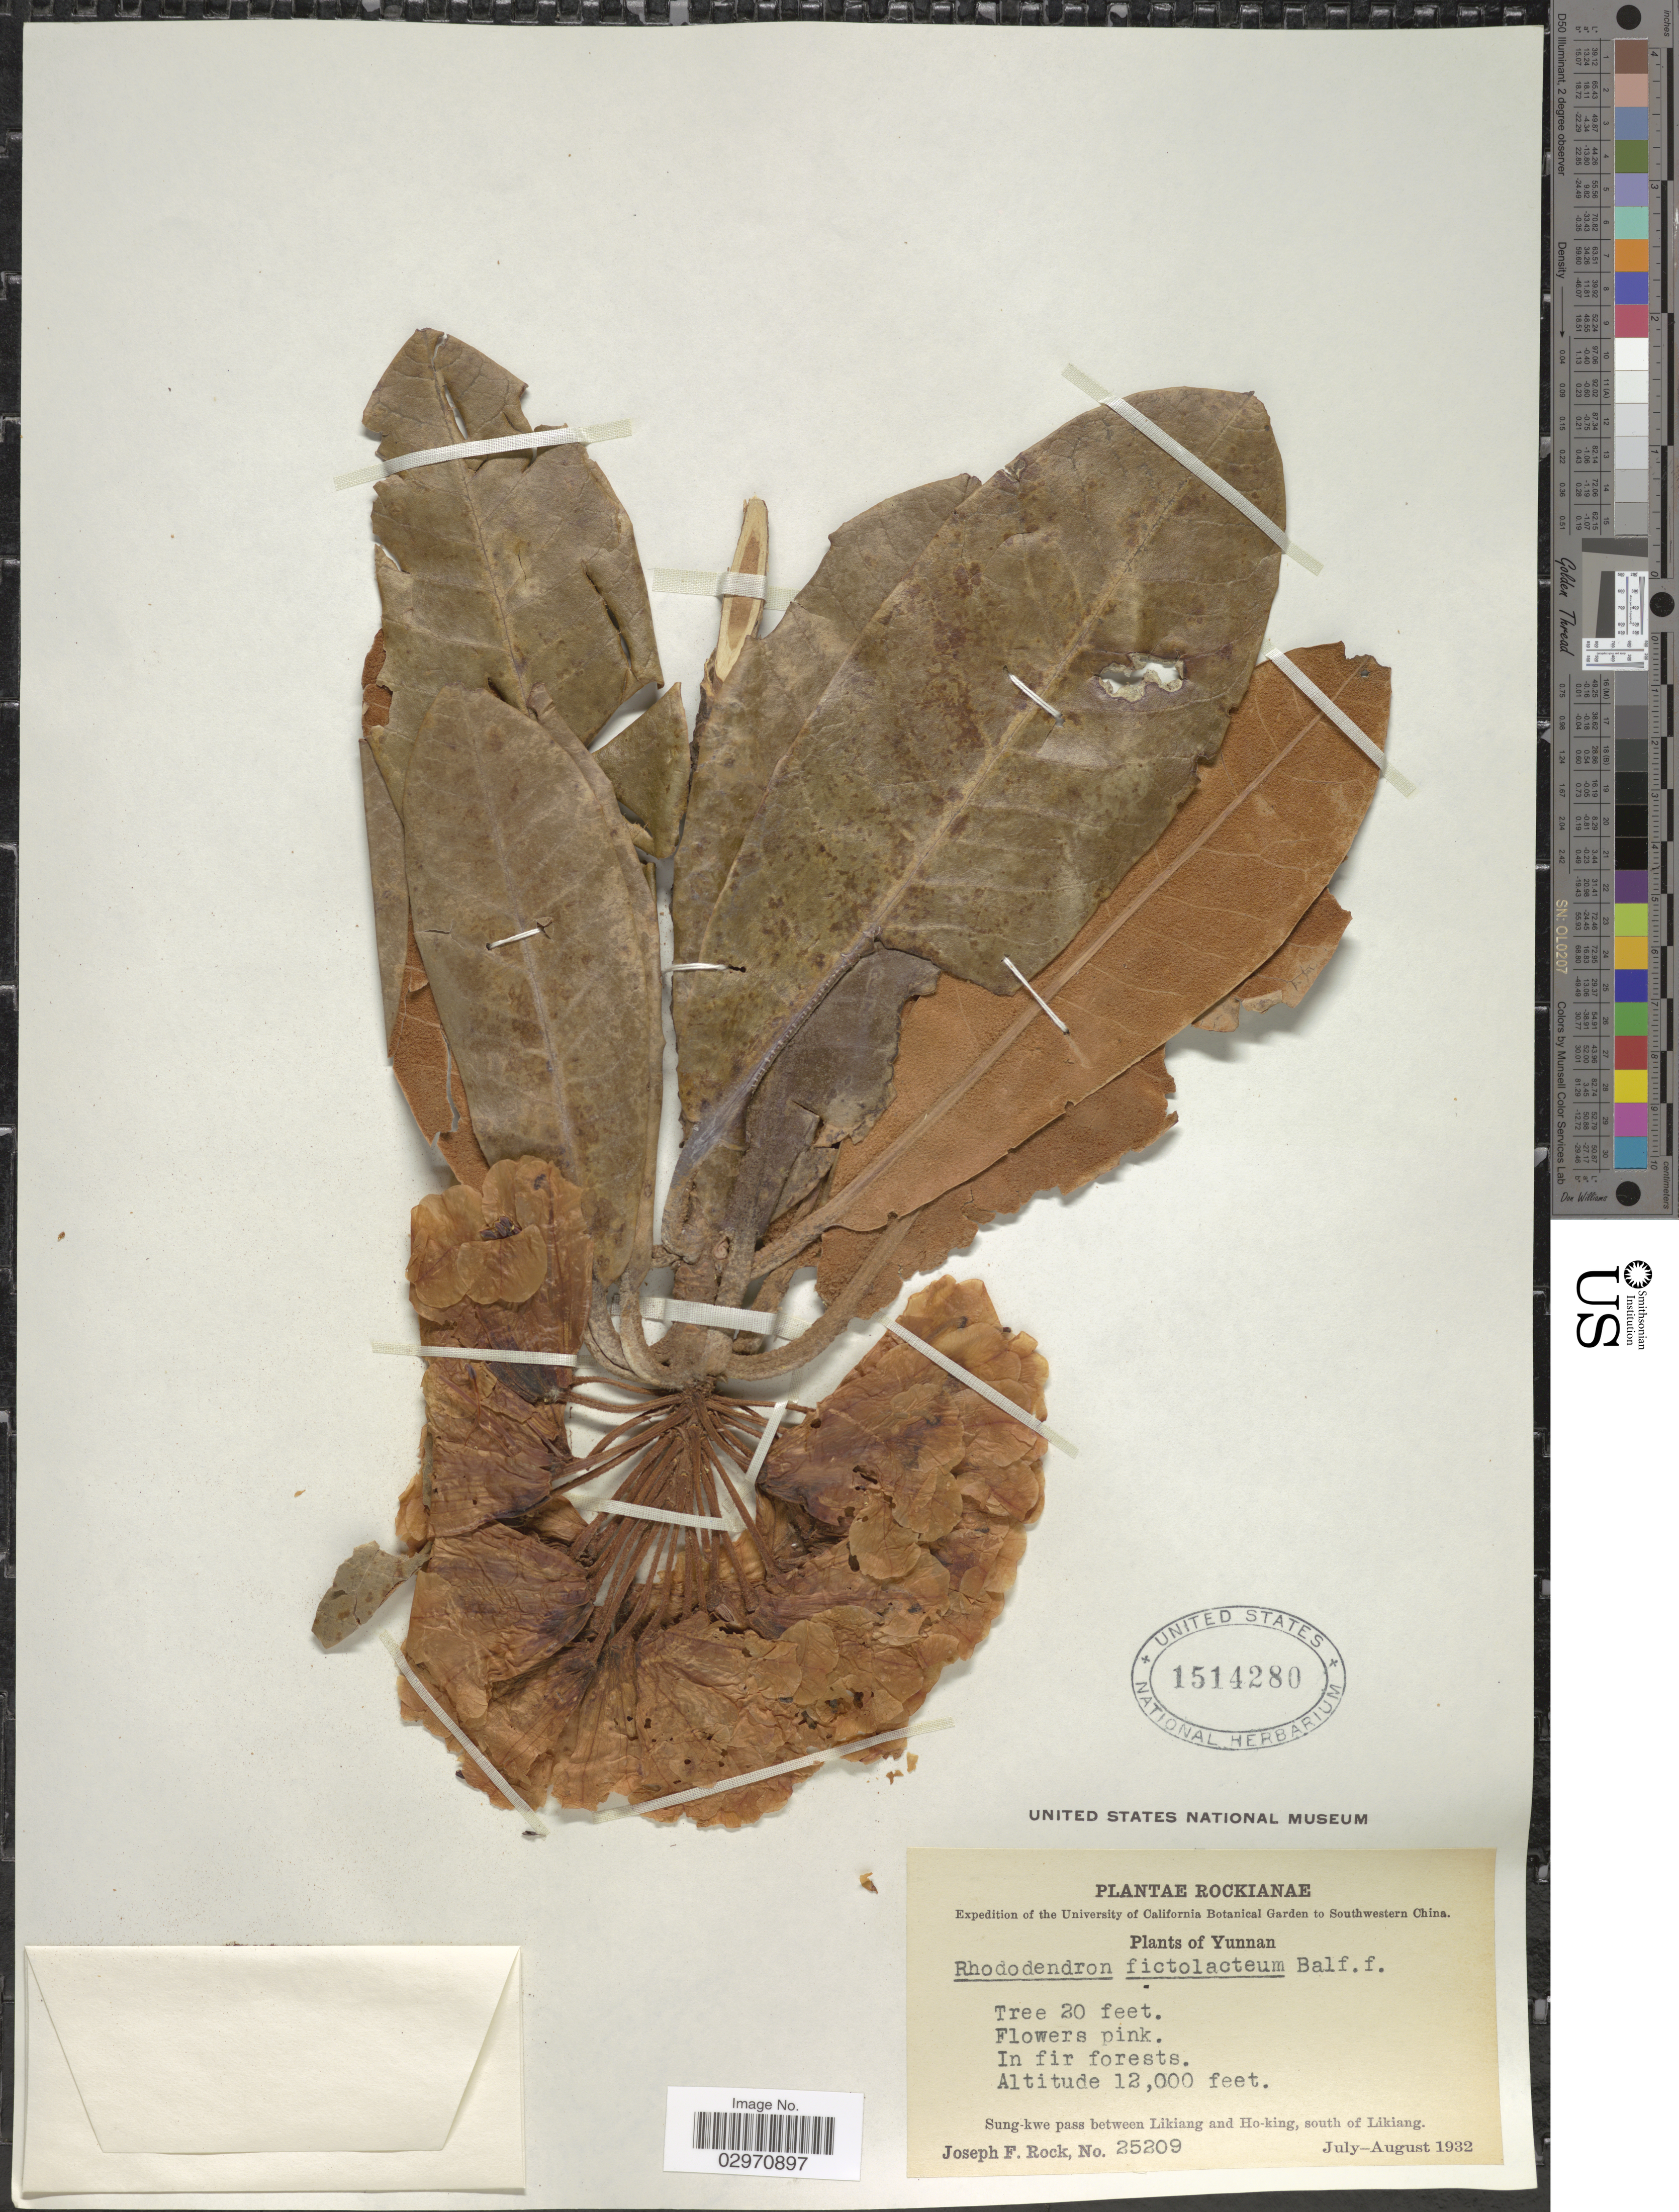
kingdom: Plantae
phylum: Tracheophyta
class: Magnoliopsida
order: Ericales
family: Ericaceae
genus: Rhododendron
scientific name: Rhododendron fictolacteum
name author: Balf. f.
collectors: J. F. Rock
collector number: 25209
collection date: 1932-07/1932-08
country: China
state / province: Yunnan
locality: Southwestern China. Sung-kwe pass between Likiang and Ho-king, south of Likiang.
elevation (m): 3658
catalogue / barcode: US 1514280